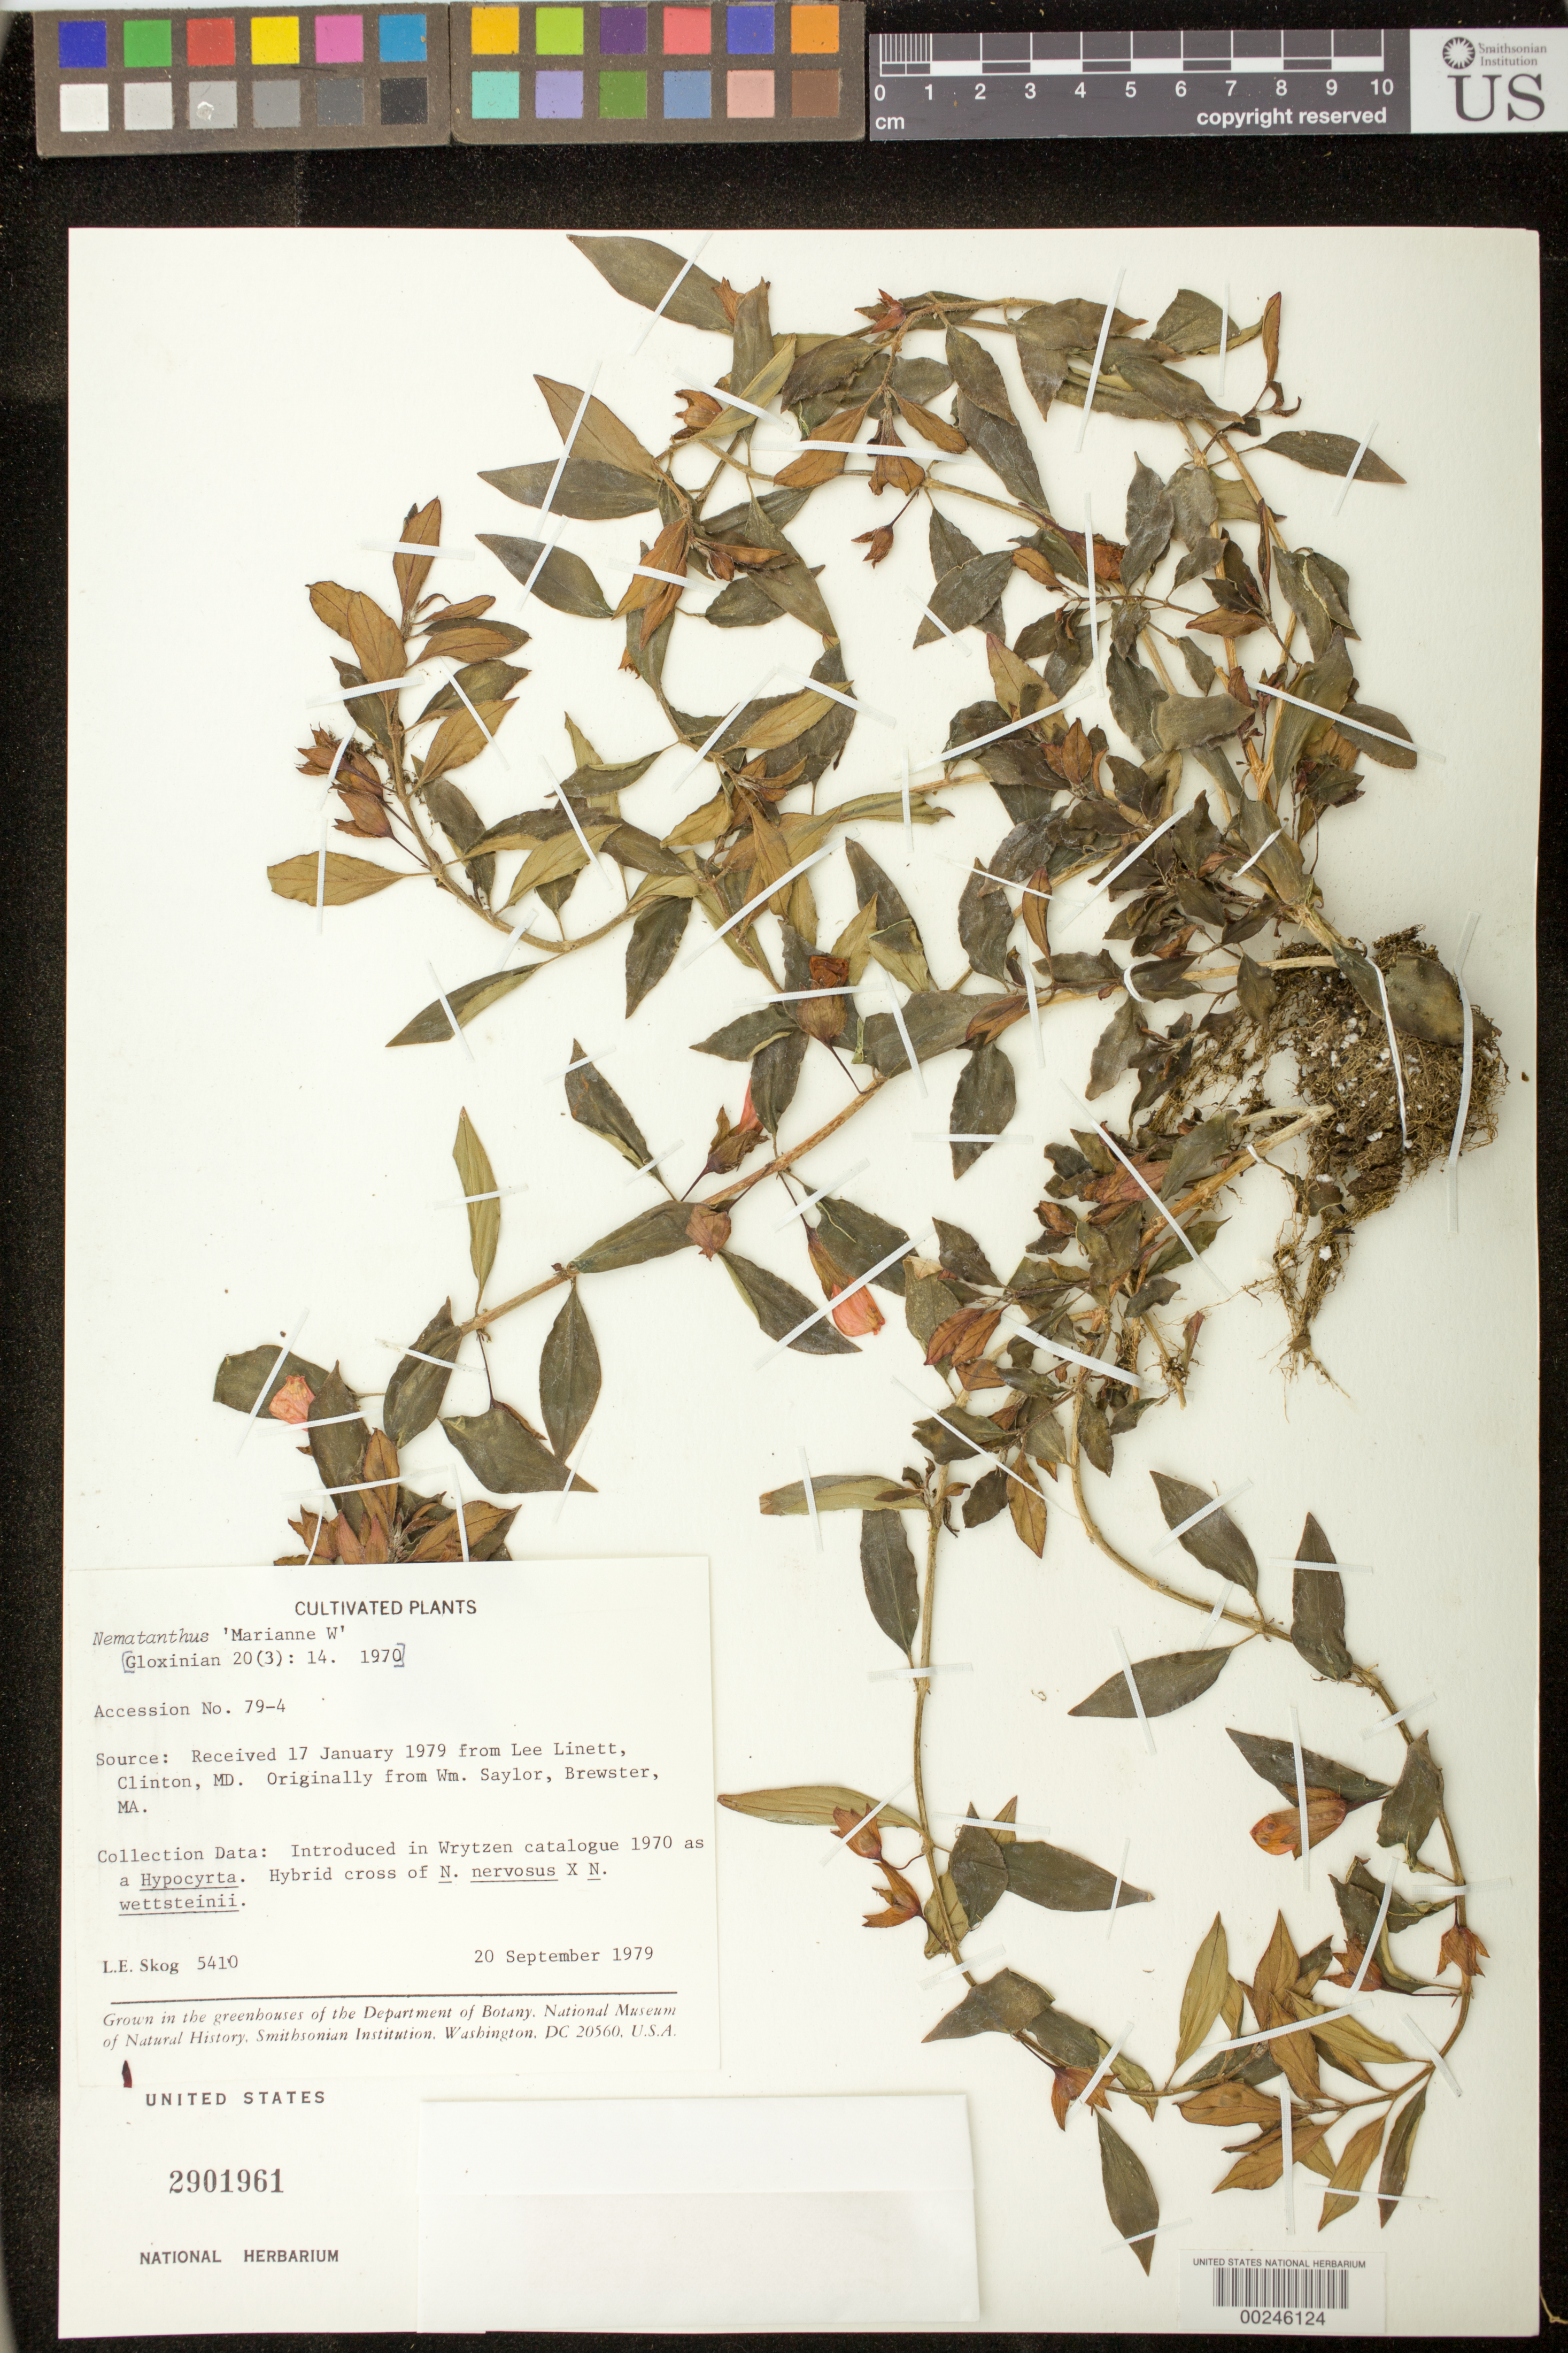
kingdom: Plantae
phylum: Tracheophyta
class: Magnoliopsida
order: Lamiales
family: Gesneriaceae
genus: Nematanthus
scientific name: Nematanthus 'Marianne W'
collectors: L. E. Skog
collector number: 5410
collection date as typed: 20 Sep 1979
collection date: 1979-09-20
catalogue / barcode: US 2901961